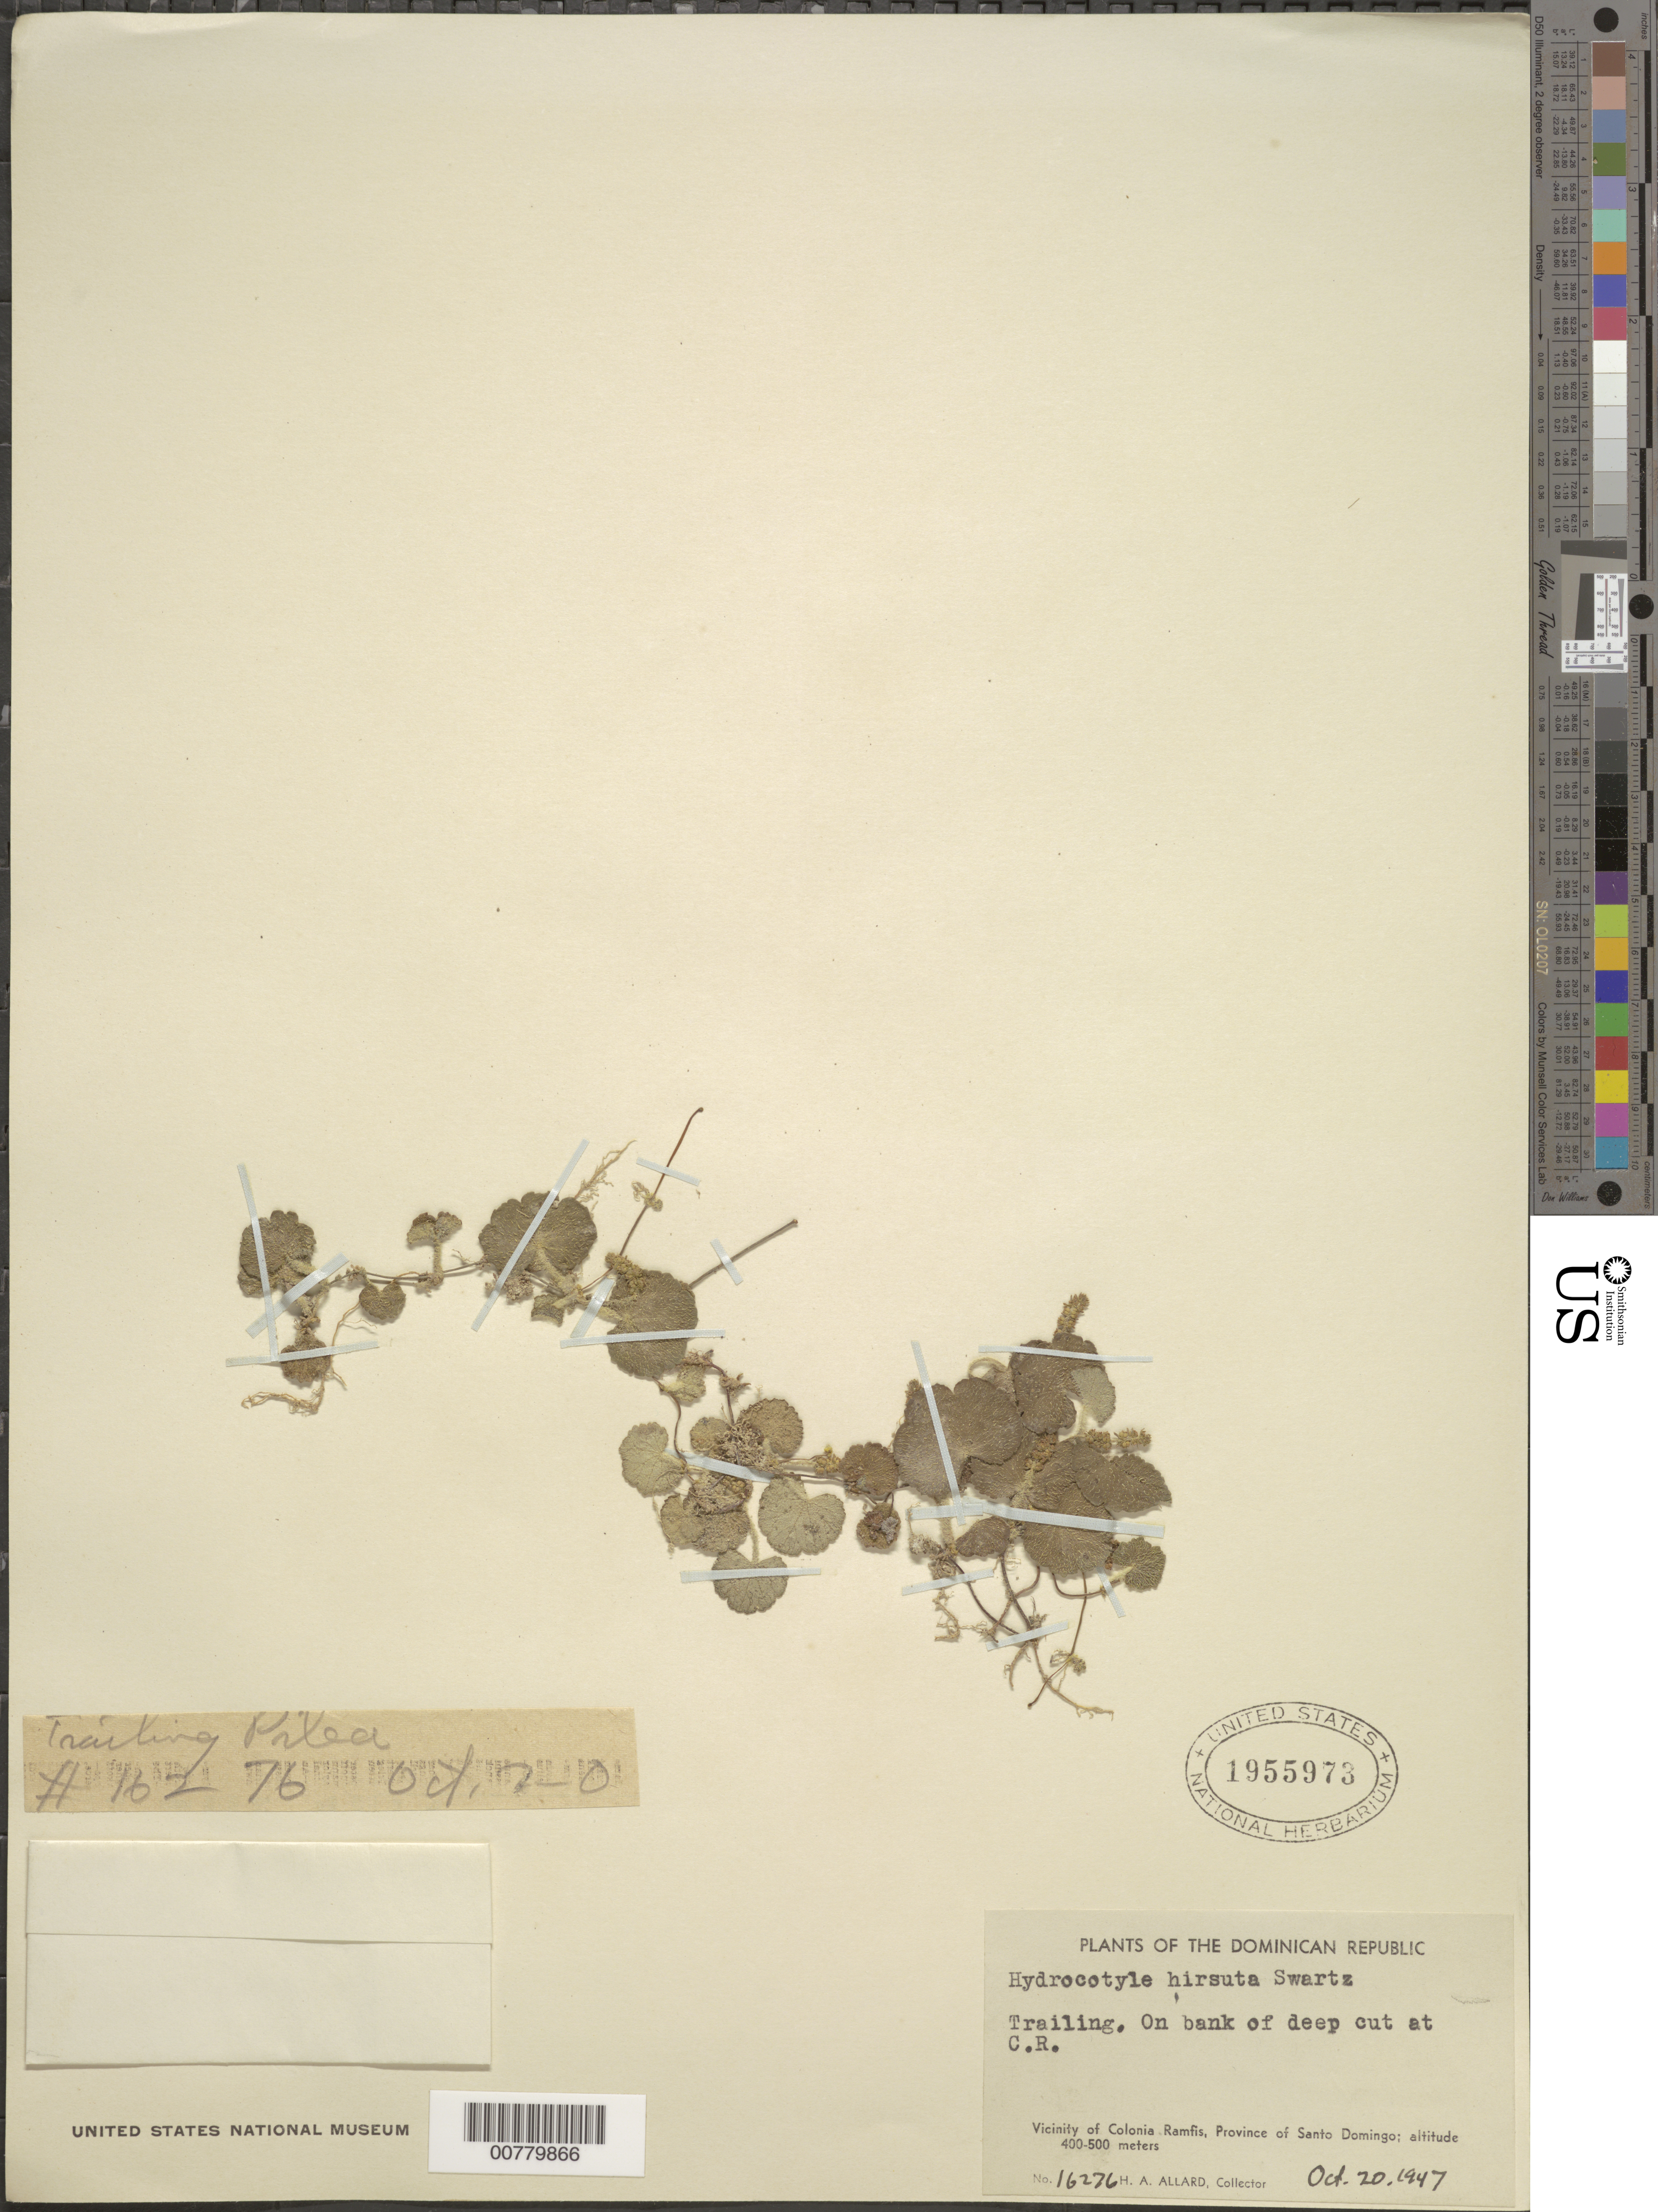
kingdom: Plantae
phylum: Tracheophyta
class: Magnoliopsida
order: Apiales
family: Araliaceae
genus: Hydrocotyle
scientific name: Hydrocotyle hirsuta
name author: Sw.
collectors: H. A. Allard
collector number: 16276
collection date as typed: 20 Oct 1947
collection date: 1947-10-20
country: Dominican Republic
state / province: Santo Domingo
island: Hispaniola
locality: Vicinity of Colonia Ramfis.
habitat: On bank of deep cut.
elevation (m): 400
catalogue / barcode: US 1955973